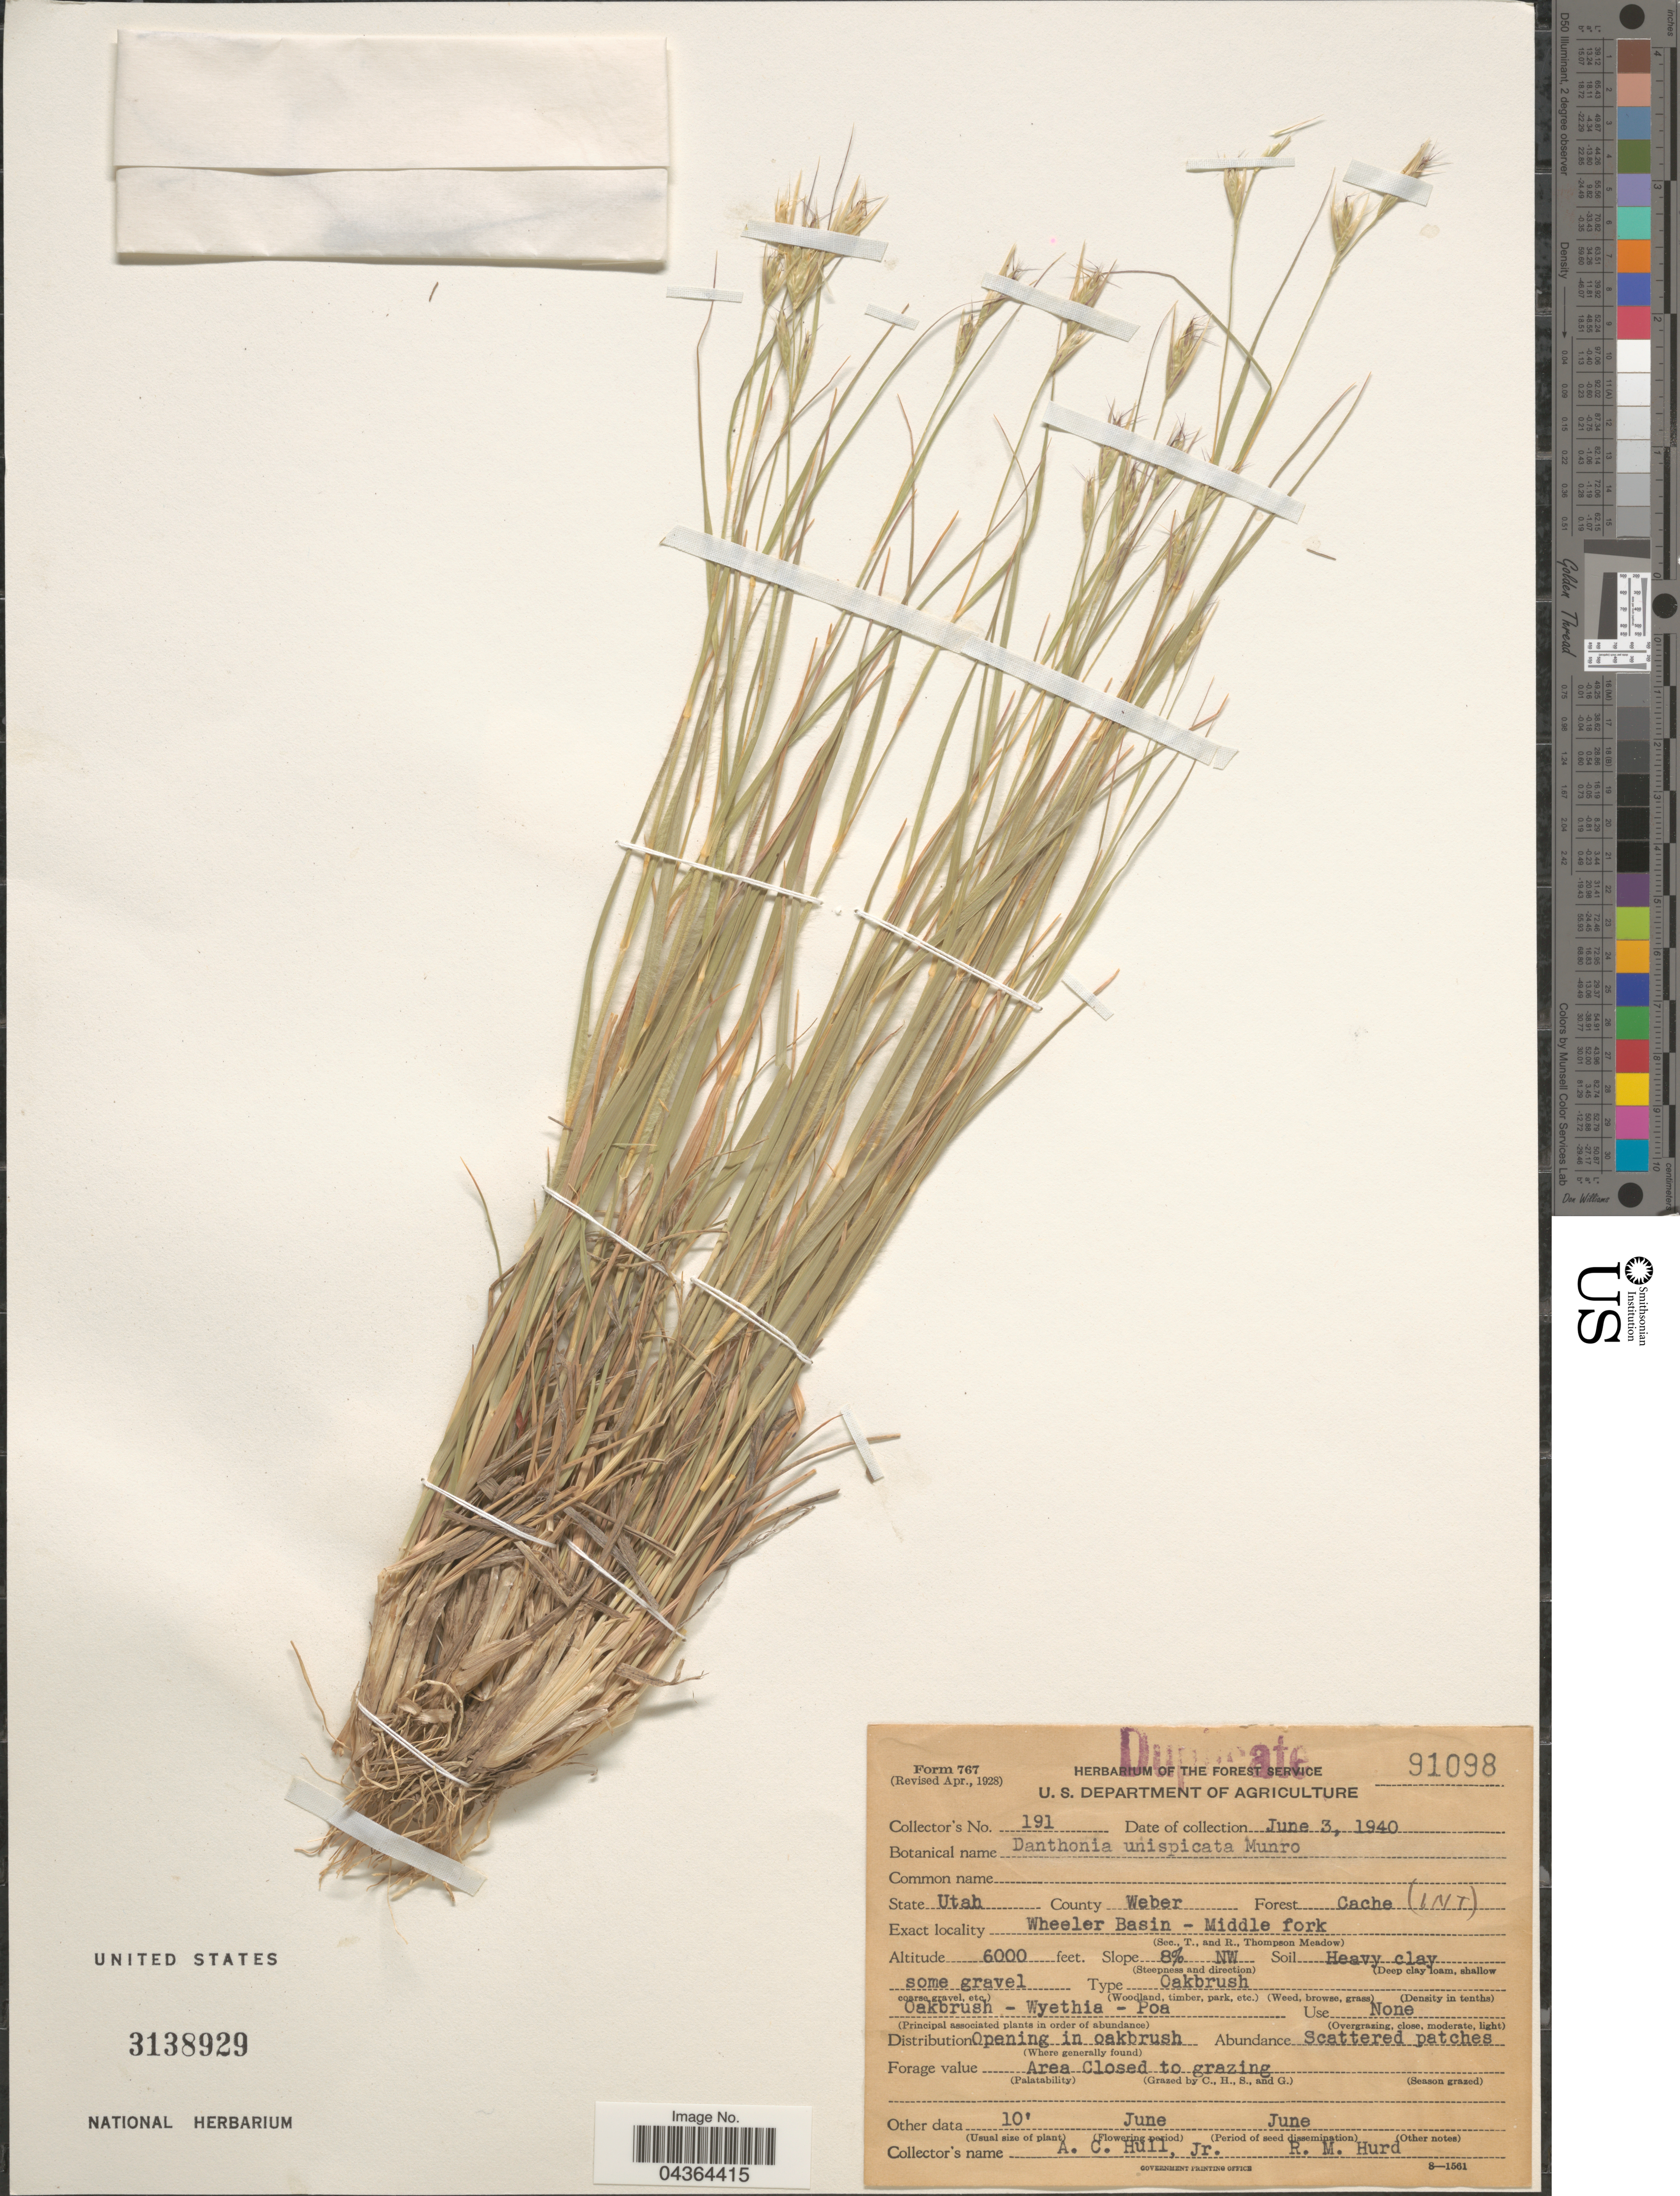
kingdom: Plantae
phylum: Tracheophyta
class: Liliopsida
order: Poales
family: Poaceae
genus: Danthonia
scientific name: Danthonia unispicata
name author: (Thurb.) Munro ex Macoun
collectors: A. Hull & R. Hurd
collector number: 191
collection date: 1940-06-03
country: United States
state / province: Utah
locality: County Weber. Forest Cache (INT). Wheeler Basin - Middle fork. Slope 8% NW.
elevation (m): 1829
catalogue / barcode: US 3138929